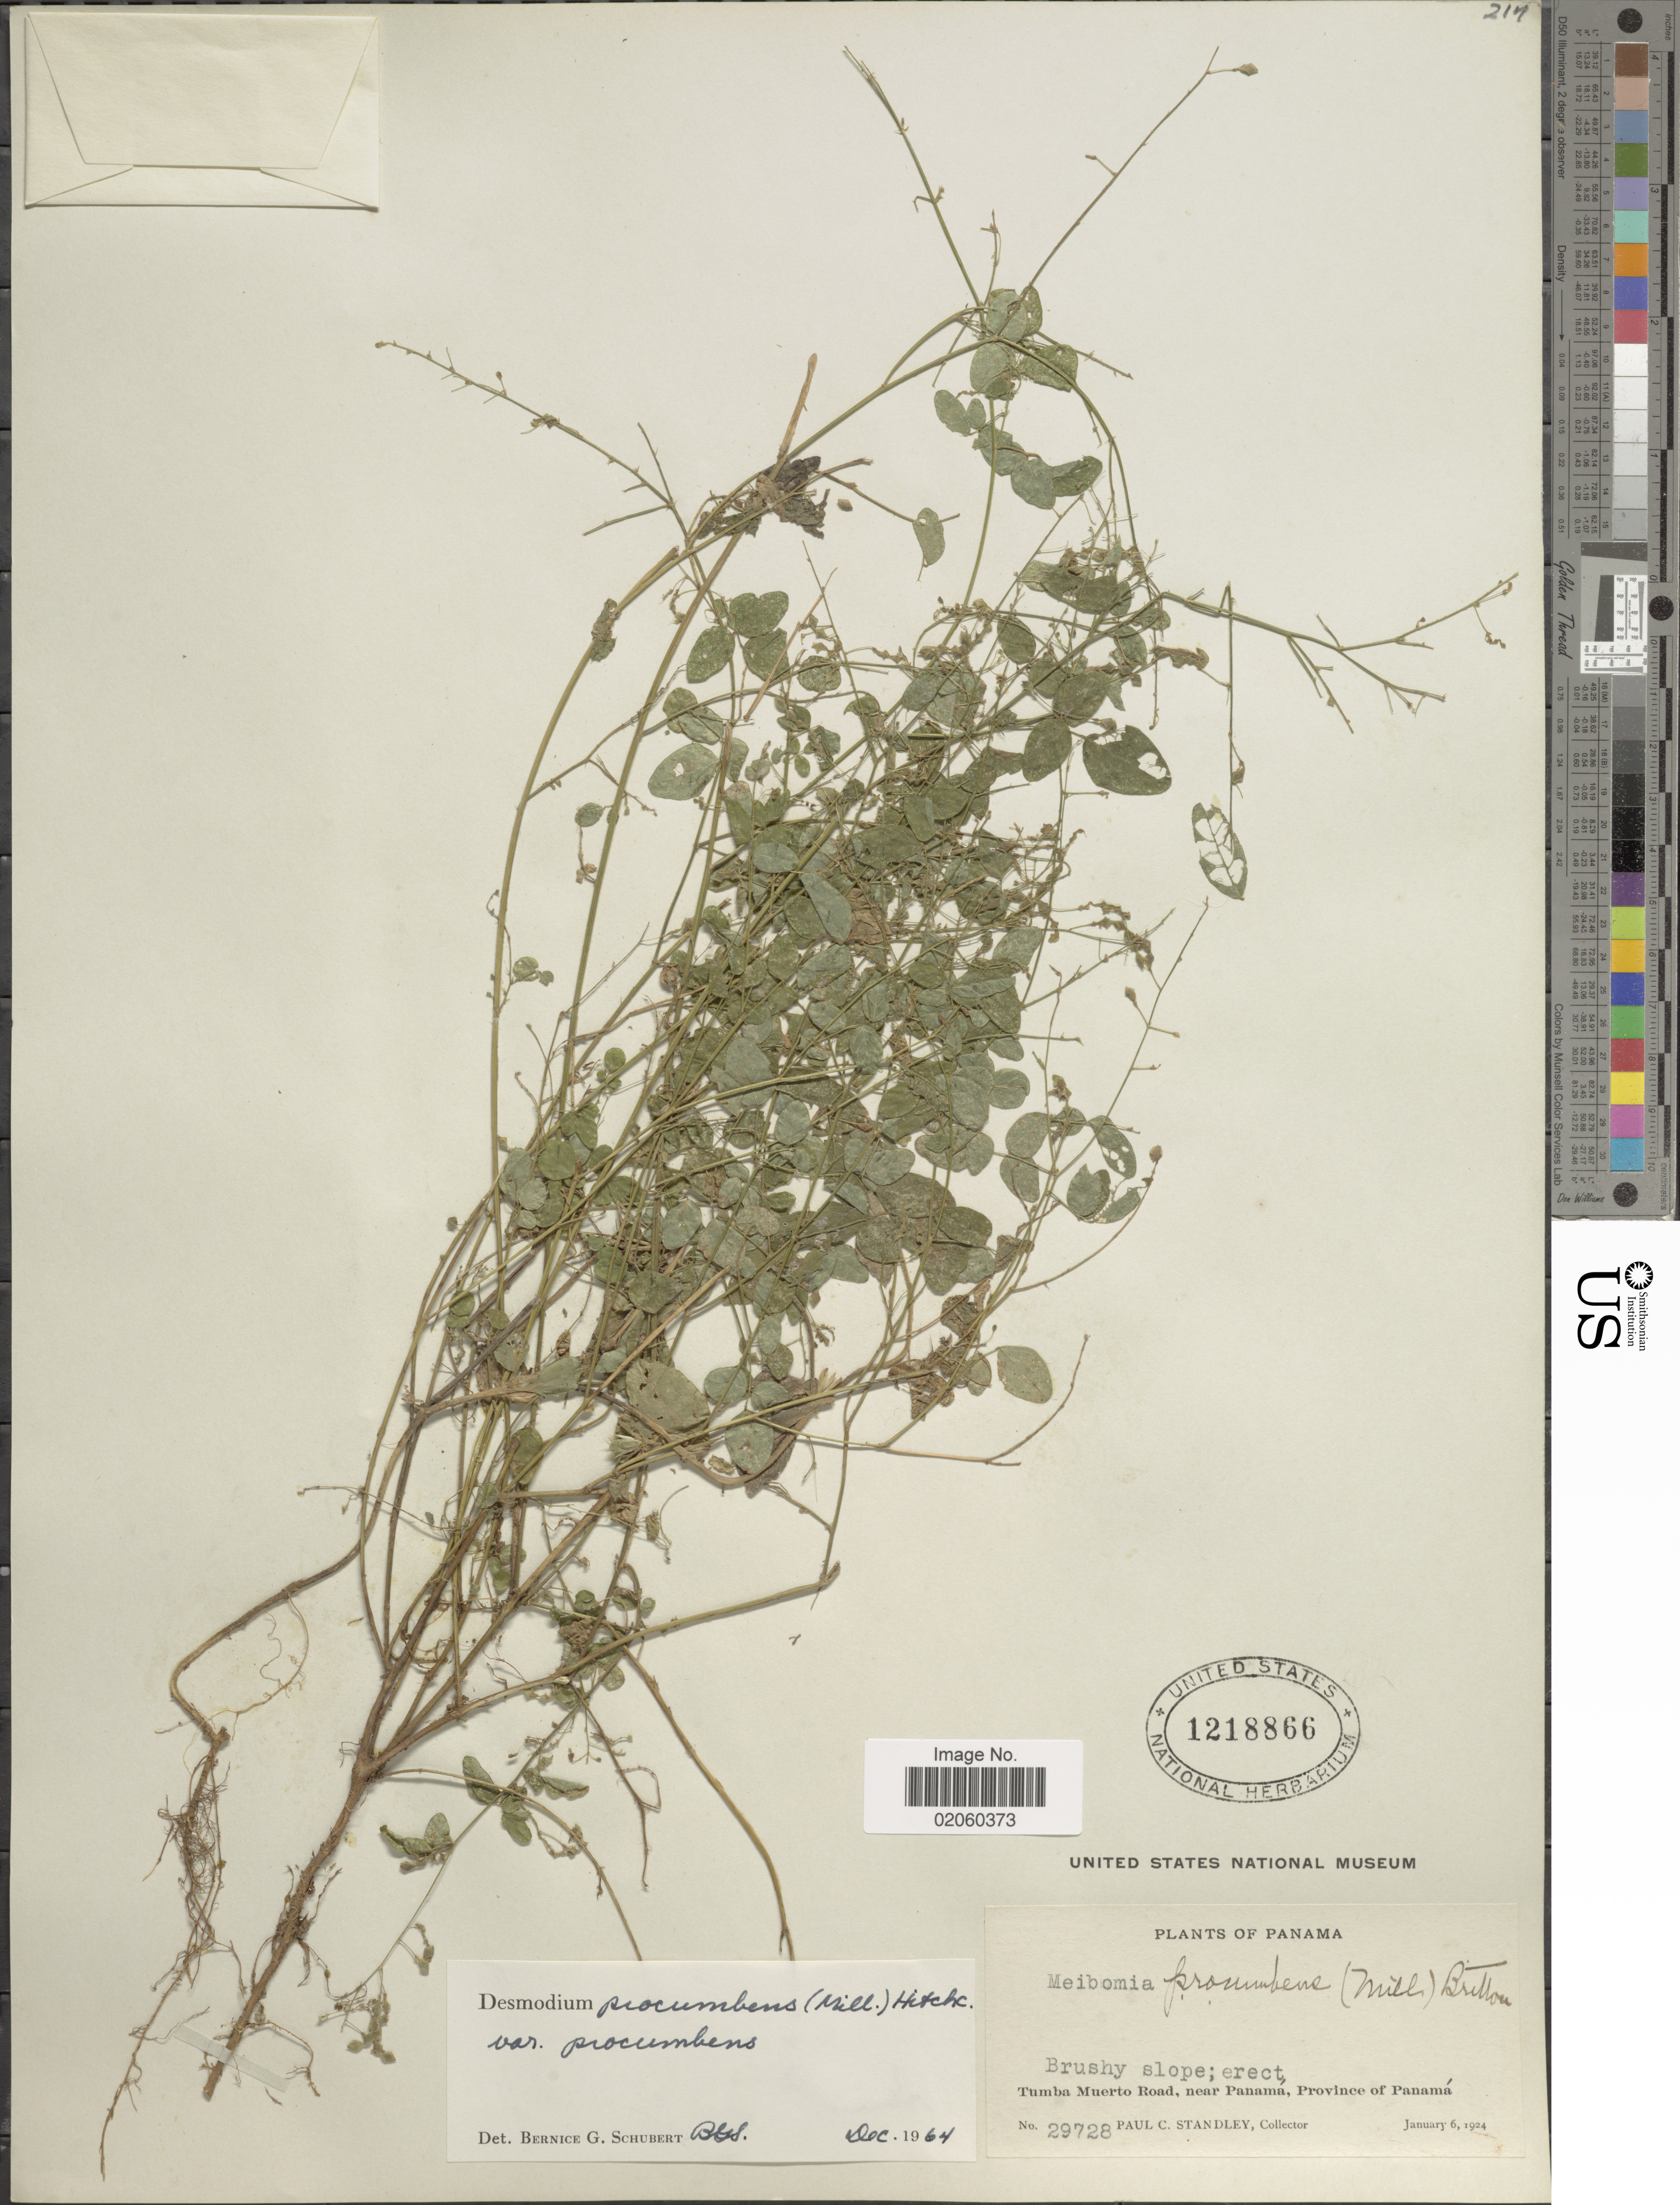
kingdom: Plantae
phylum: Tracheophyta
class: Magnoliopsida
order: Fabales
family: Fabaceae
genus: Desmodium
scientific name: Desmodium procumbens var. procumbens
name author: (Mill.) Hitchc.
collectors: P. C. Standley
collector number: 29728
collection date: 1924-01-06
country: Panama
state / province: Panamá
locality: Tumba Muerto Road, near Panama, Province of Panama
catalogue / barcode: US 1218866